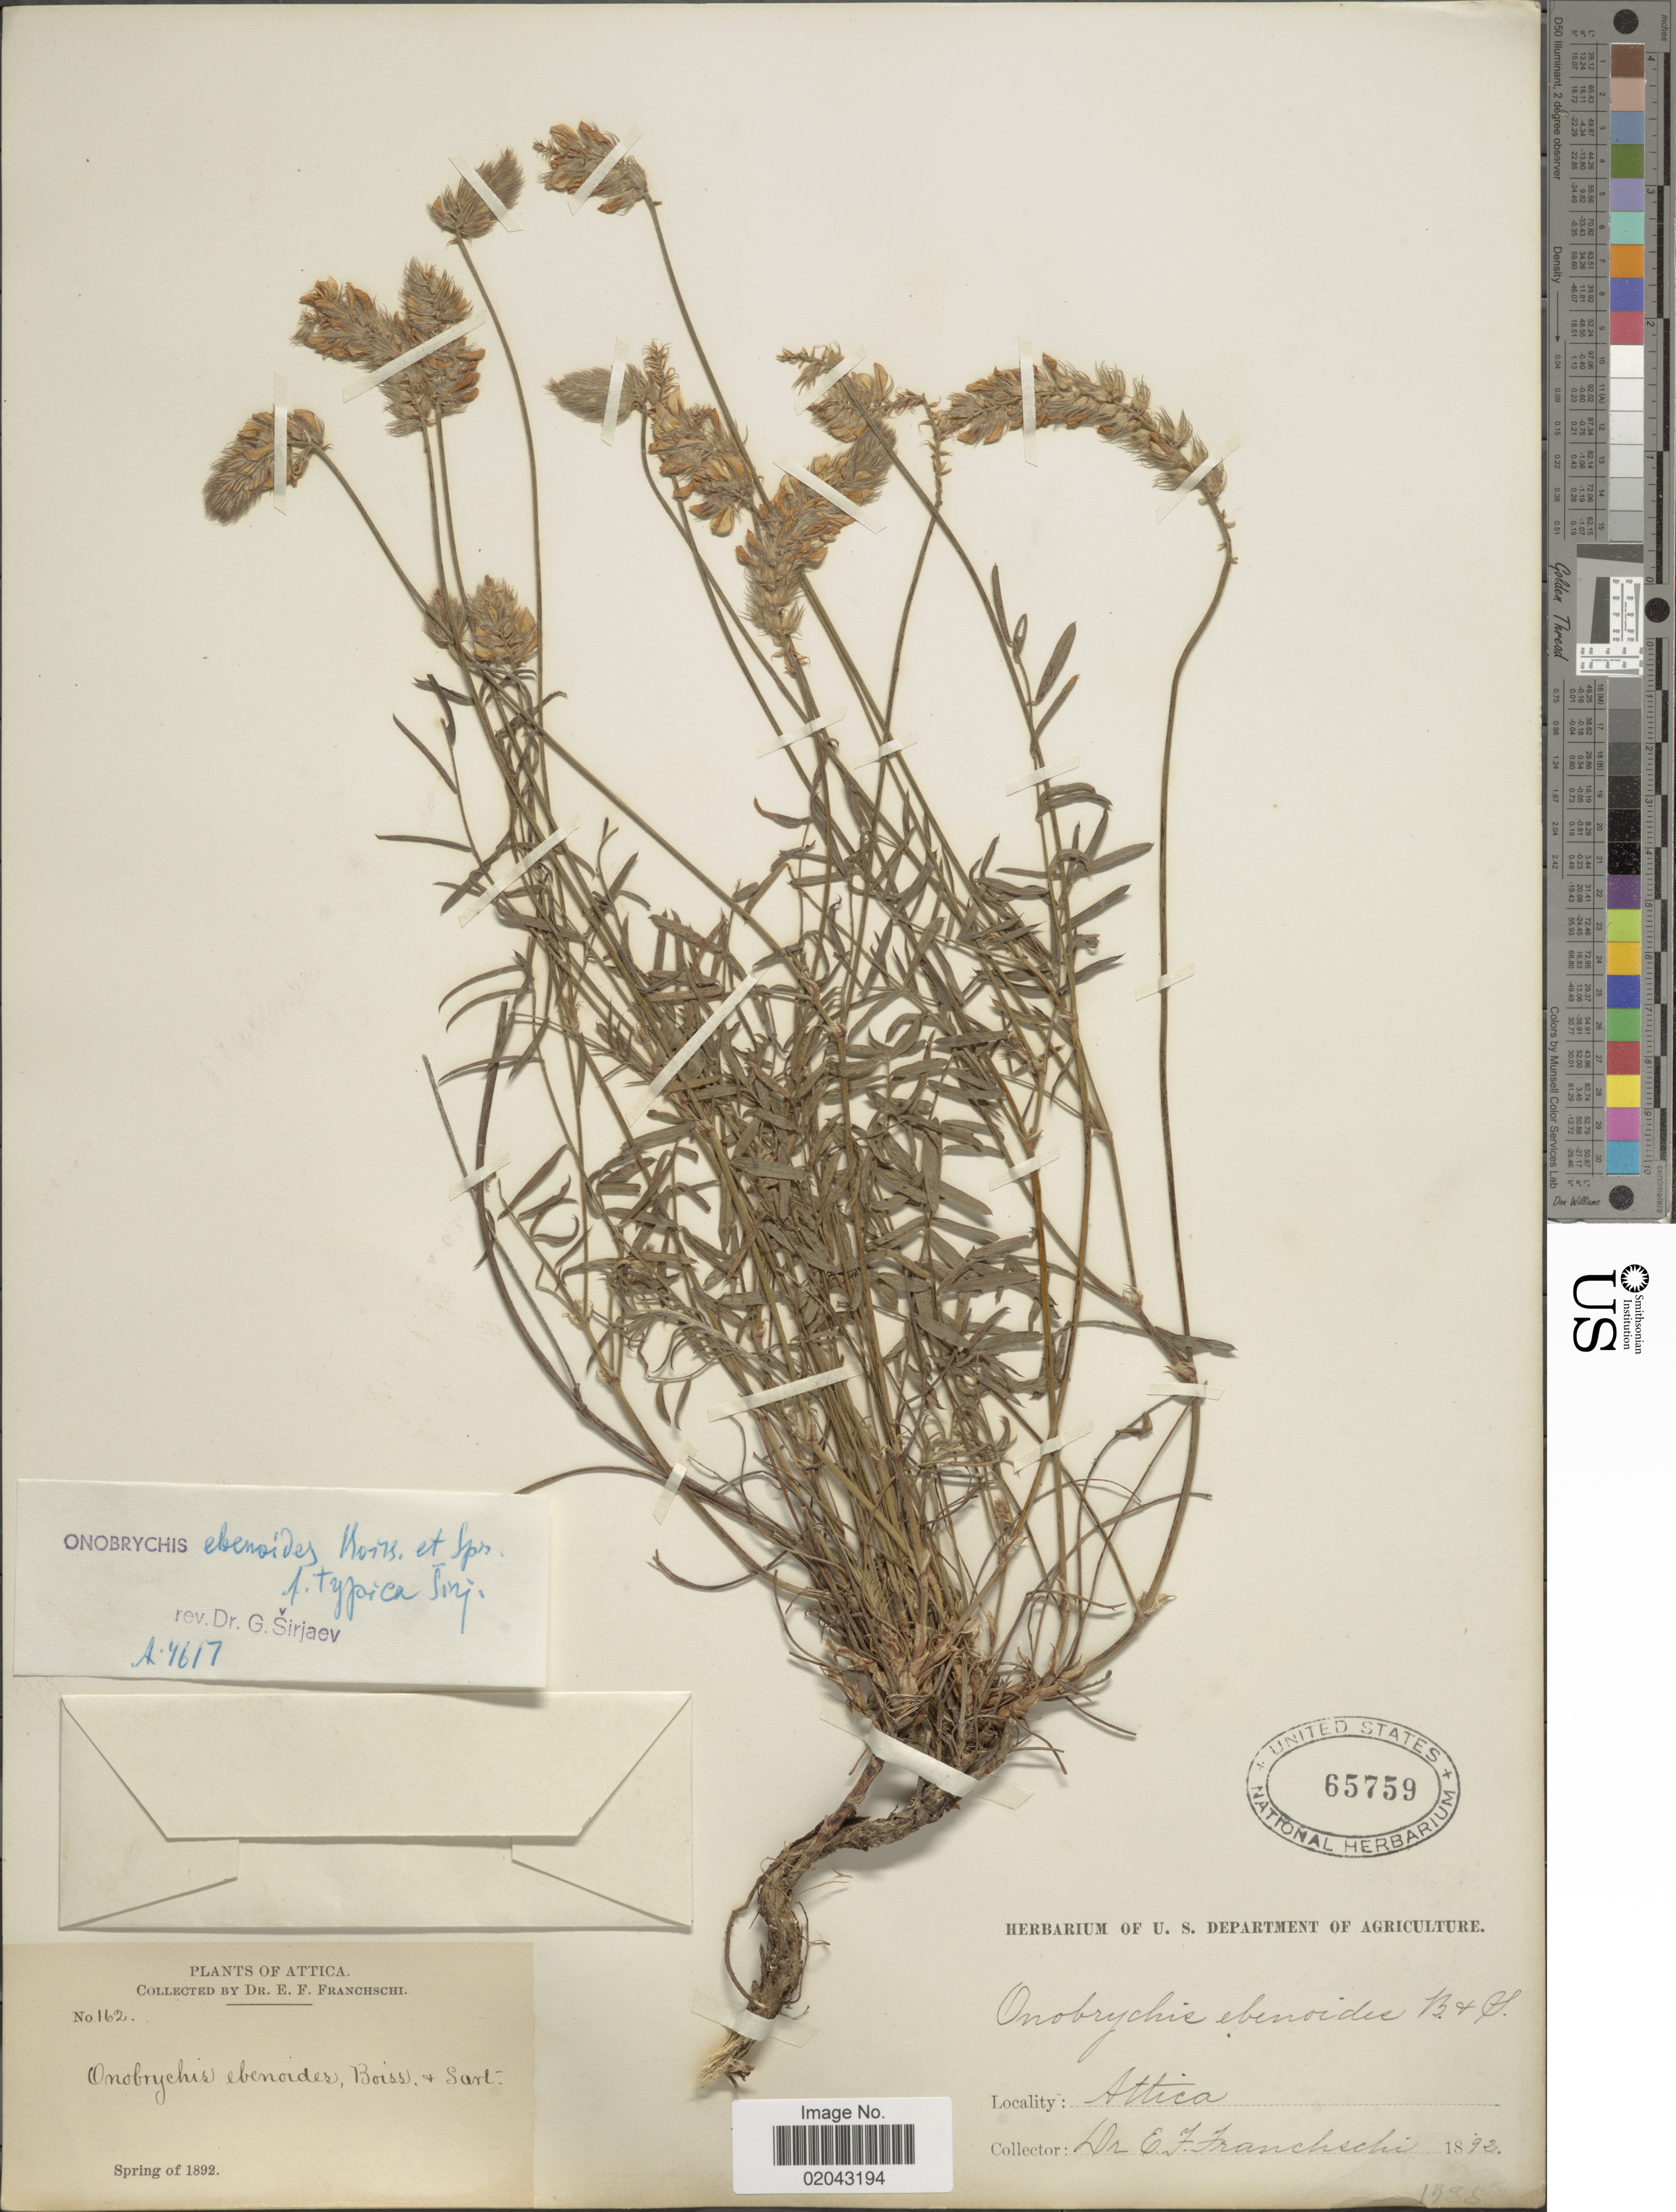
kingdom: Plantae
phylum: Tracheophyta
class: Magnoliopsida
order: Fabales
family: Fabaceae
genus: Onobrychis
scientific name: Onobrychis ebenoides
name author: Boiss. & Spruner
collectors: E. Franchschi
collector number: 162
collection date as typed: Spring of 1892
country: Greece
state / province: Attica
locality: Attica,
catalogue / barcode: US 65759